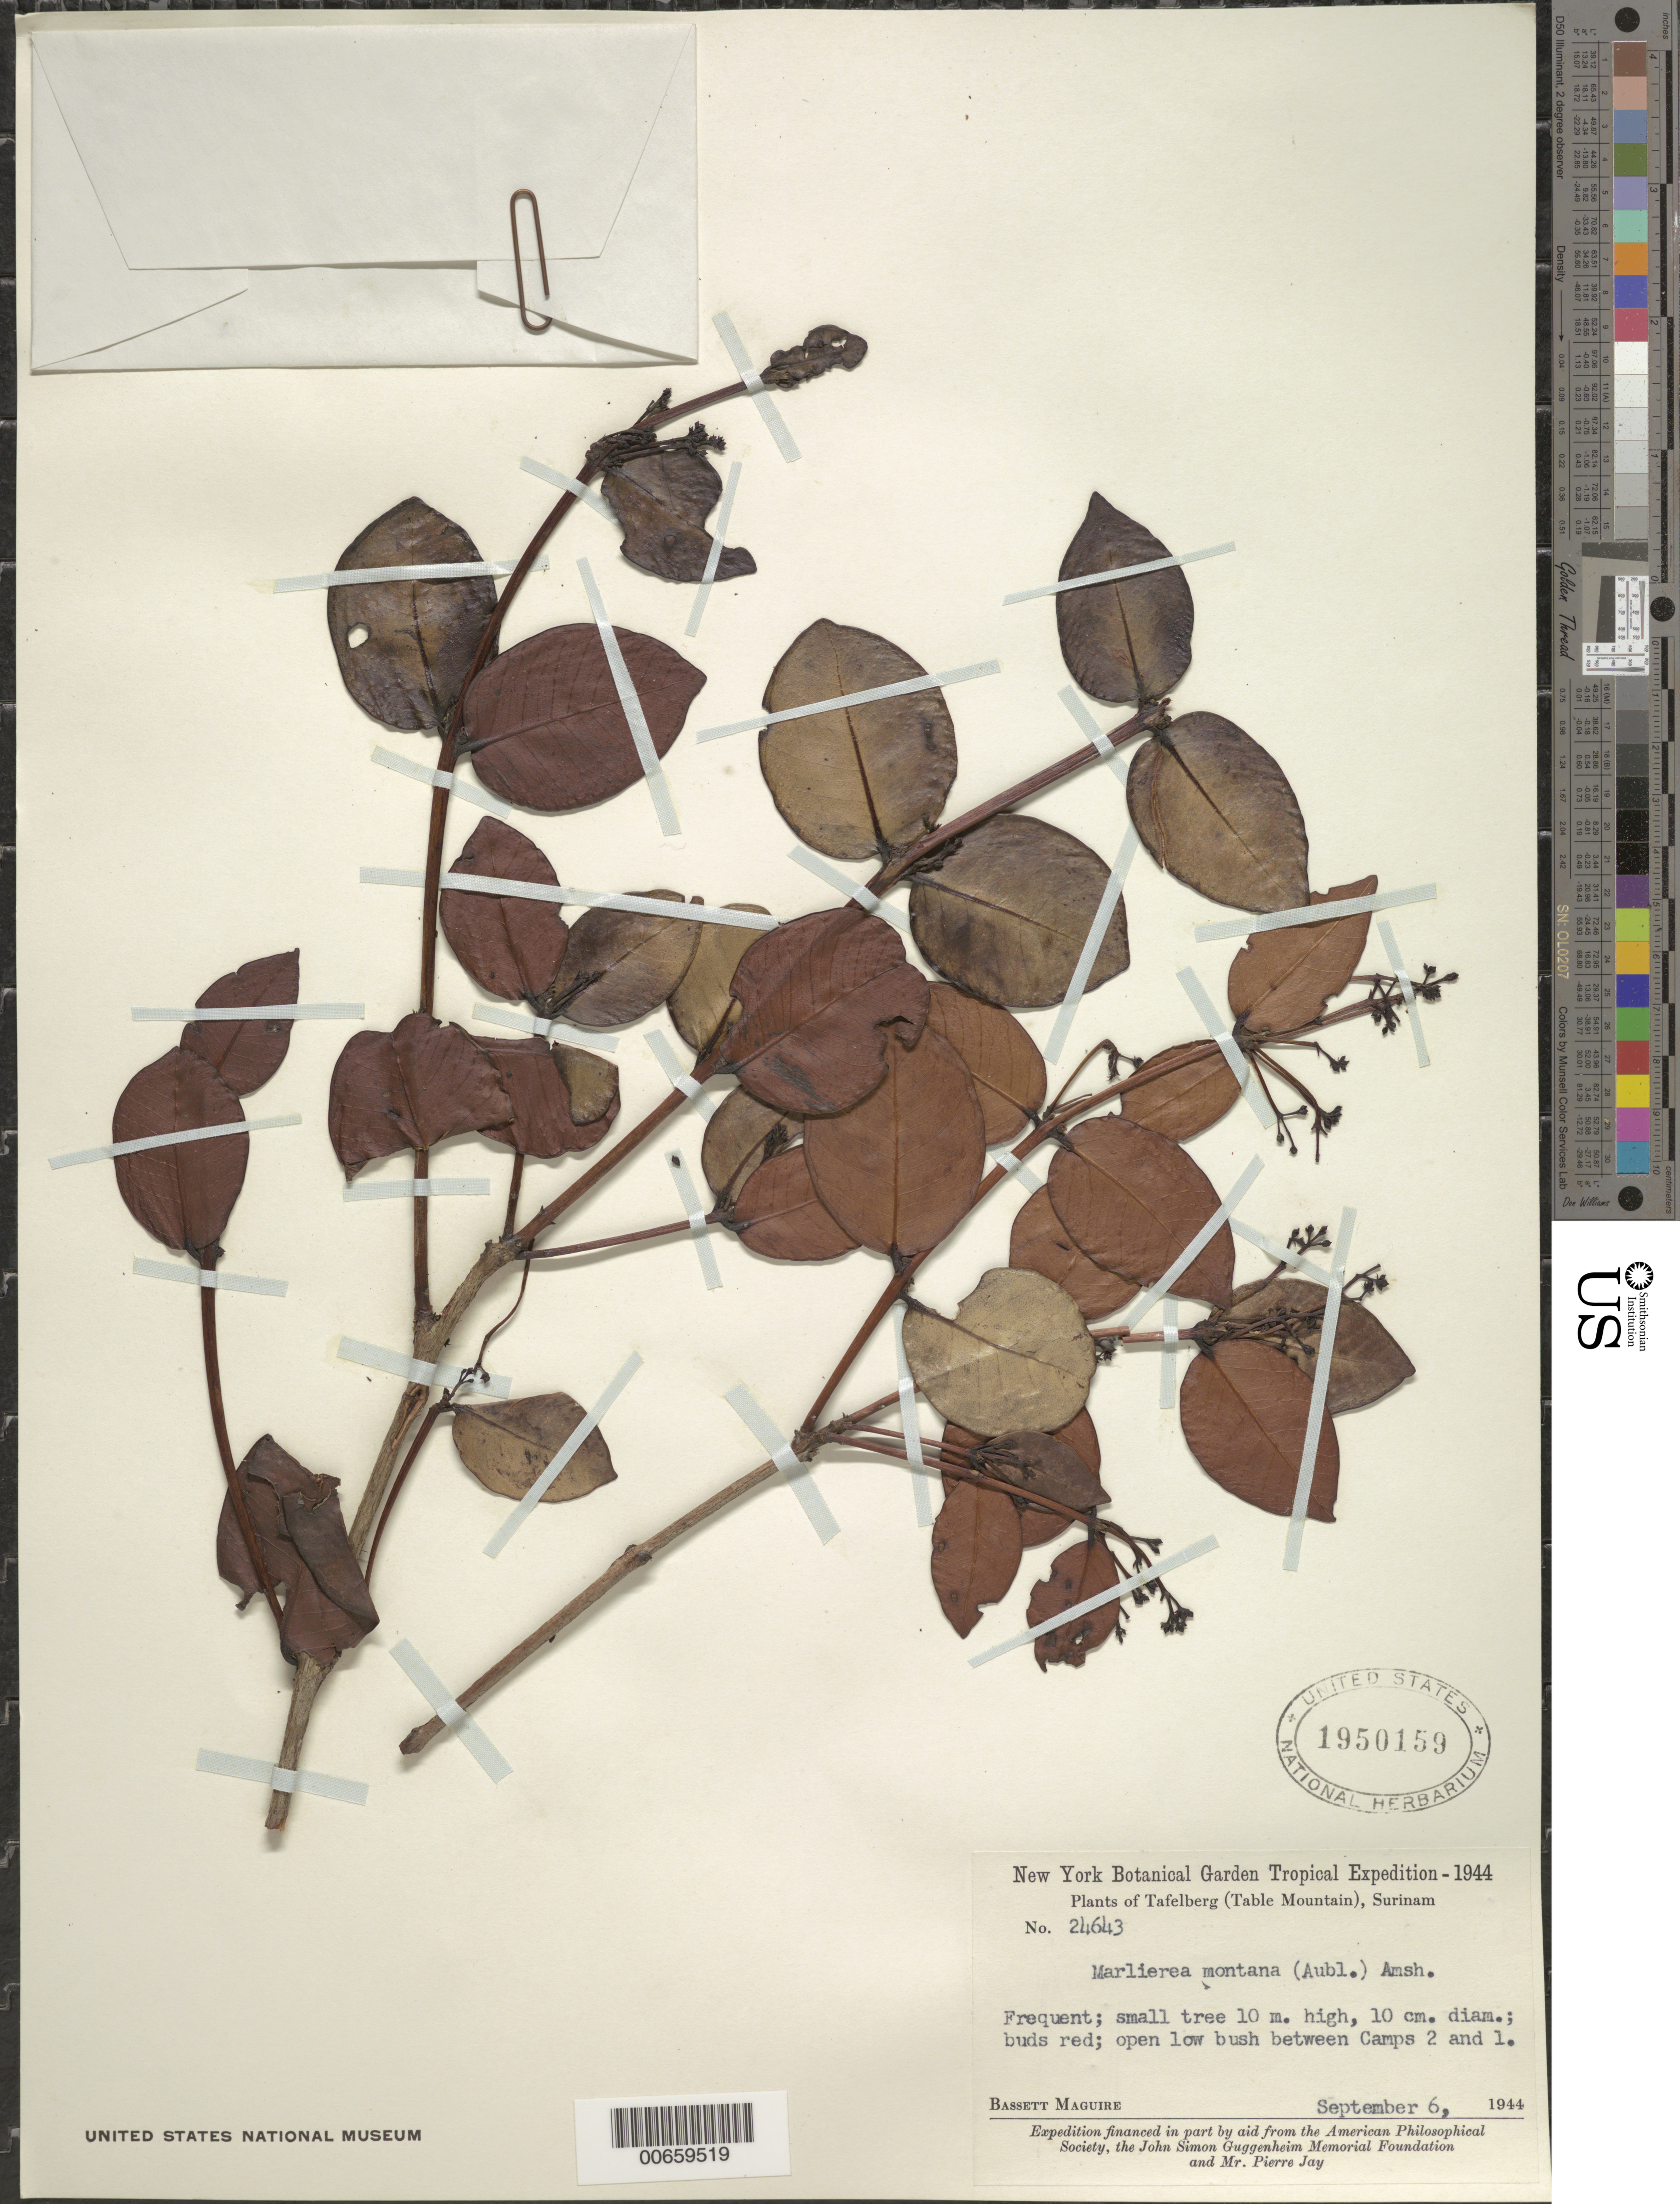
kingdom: Plantae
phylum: Tracheophyta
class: Magnoliopsida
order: Myrtales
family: Myrtaceae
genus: Myrcia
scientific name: Myrcia neomontana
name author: E. Lucas & C.E. Wilson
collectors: B. Maguire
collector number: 24643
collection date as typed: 6-Sep-44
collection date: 1944-09-06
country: Suriname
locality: Tafelberg (Table Mountain), Camps I to Camp I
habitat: Open low bush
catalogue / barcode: US 1950159